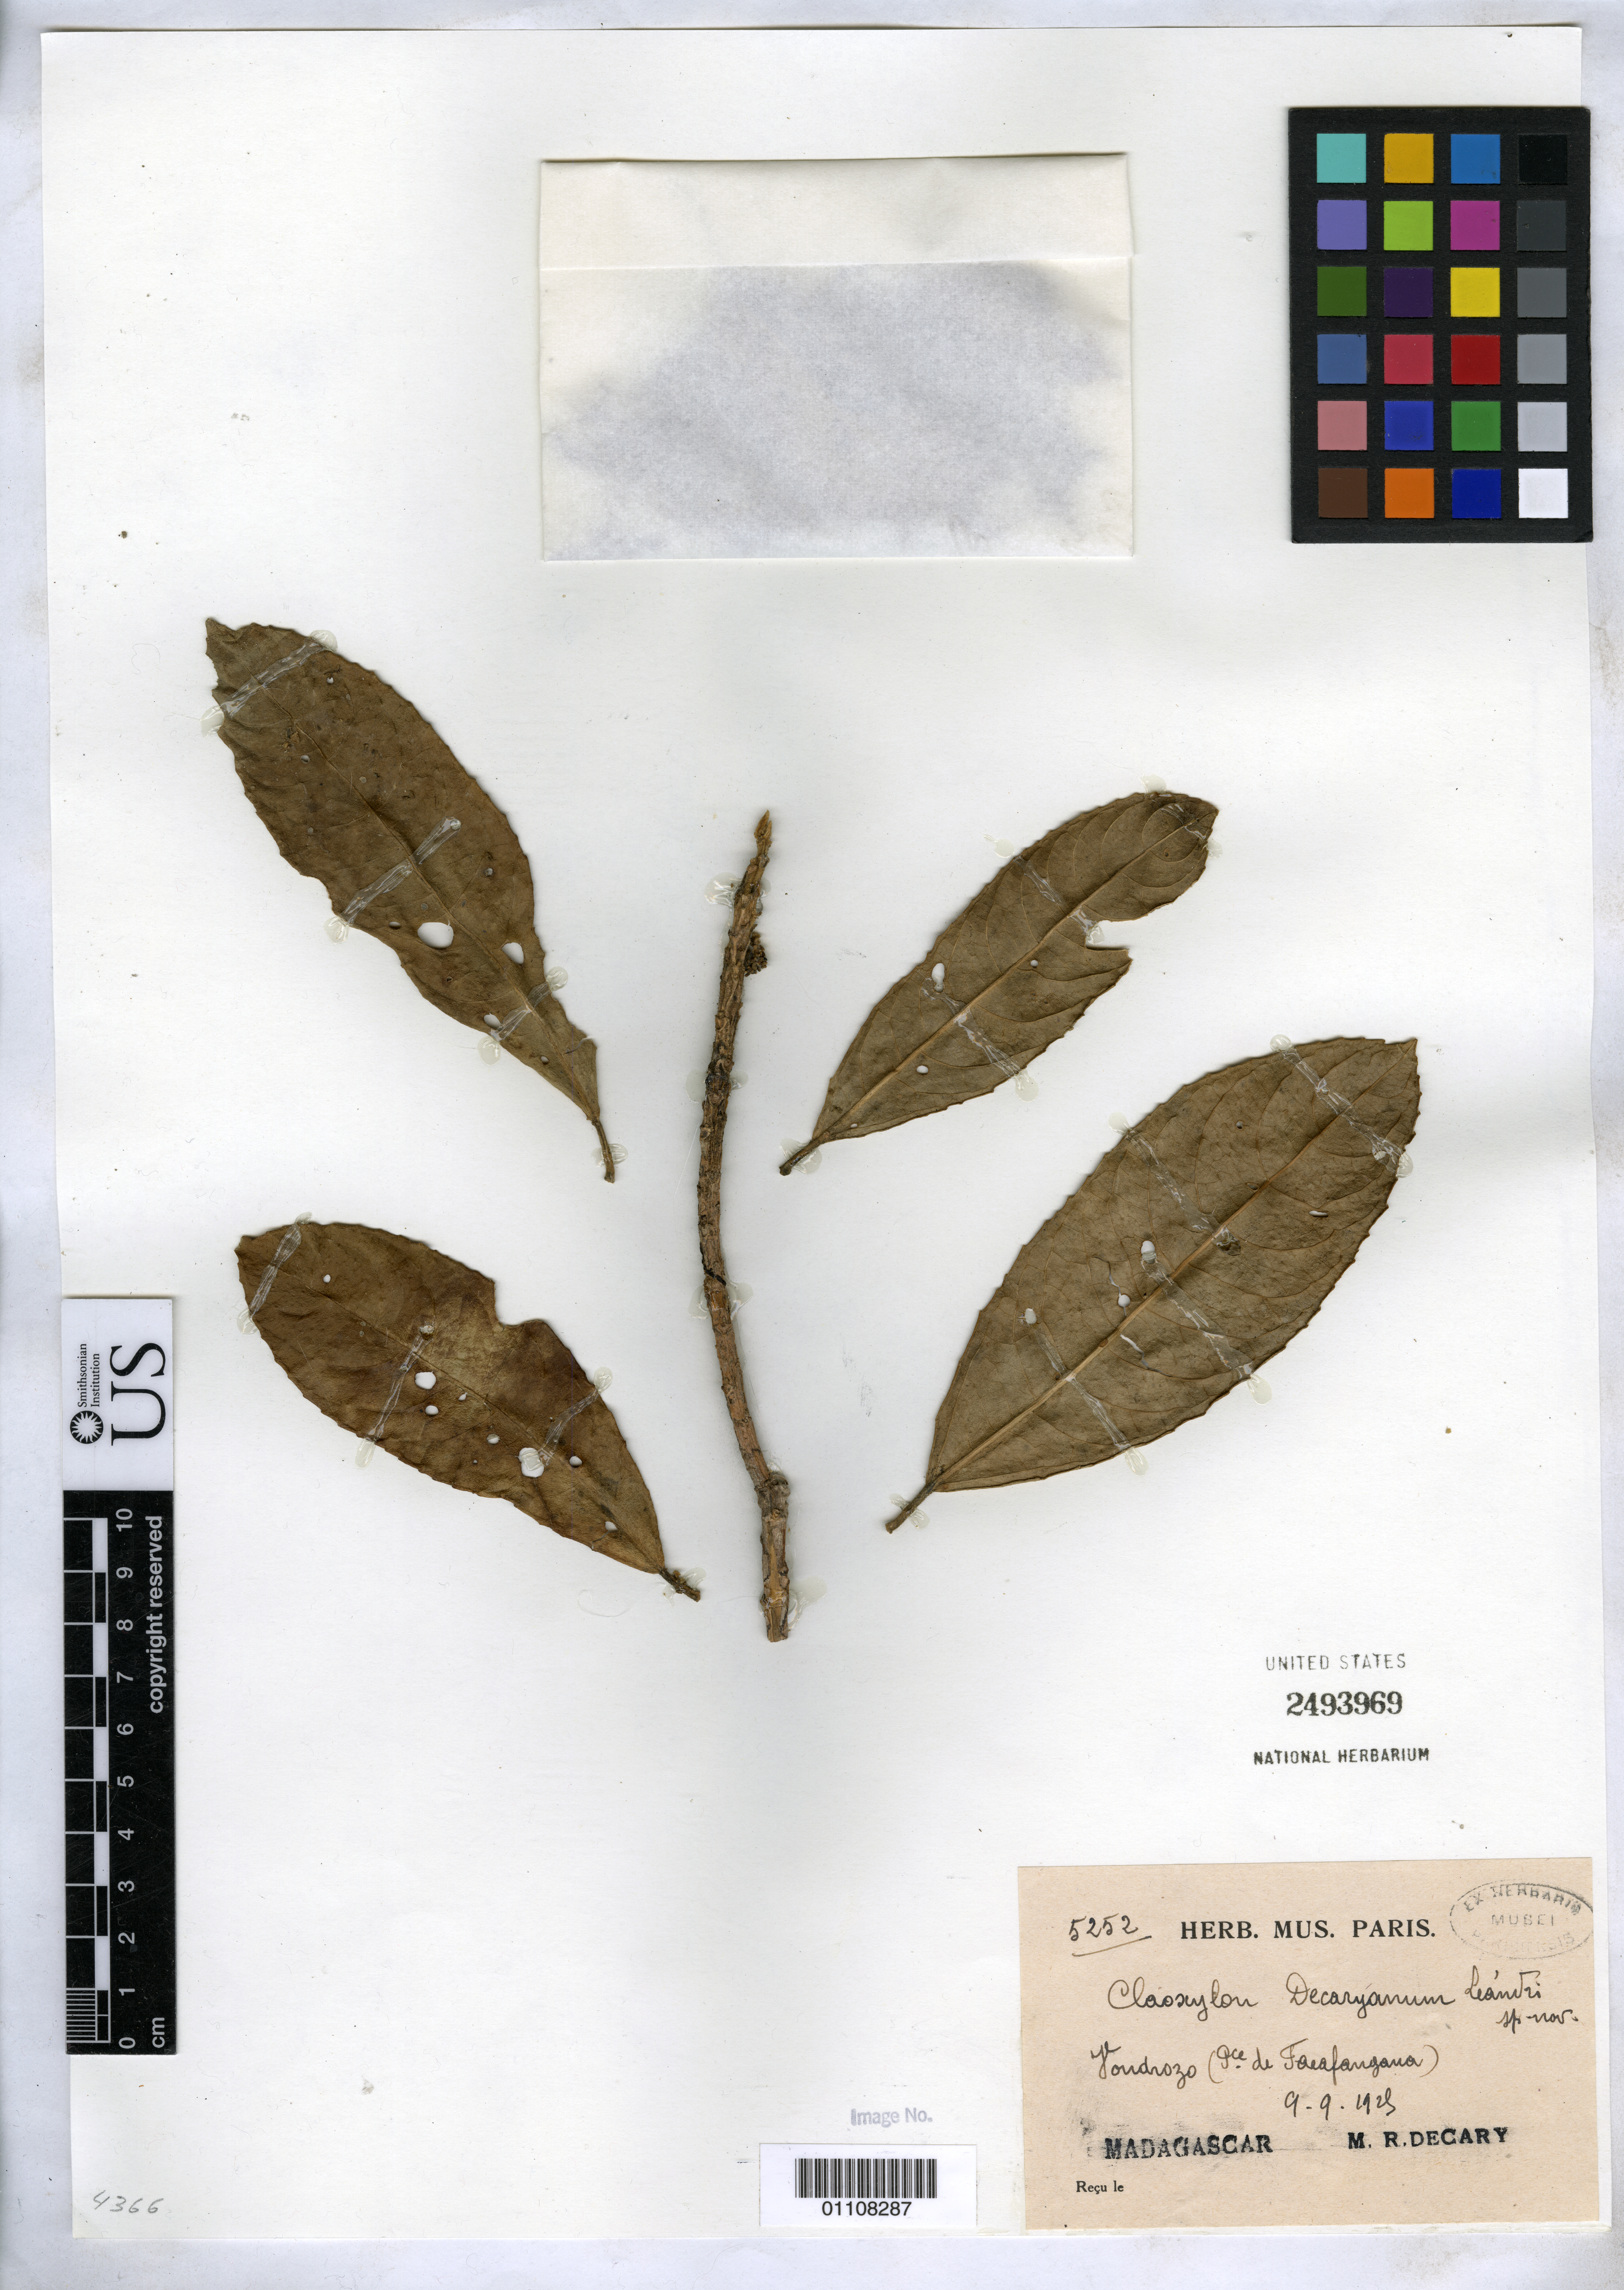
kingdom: Plantae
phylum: Tracheophyta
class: Magnoliopsida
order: Malpighiales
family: Euphorbiaceae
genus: Claoxylon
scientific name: Claoxylon decaryanum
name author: Leandri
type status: Syntype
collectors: R. Decary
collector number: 5252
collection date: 1928-09-09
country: Madagascar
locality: Vondozo (prov. de Farafangana)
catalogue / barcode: US 2493969